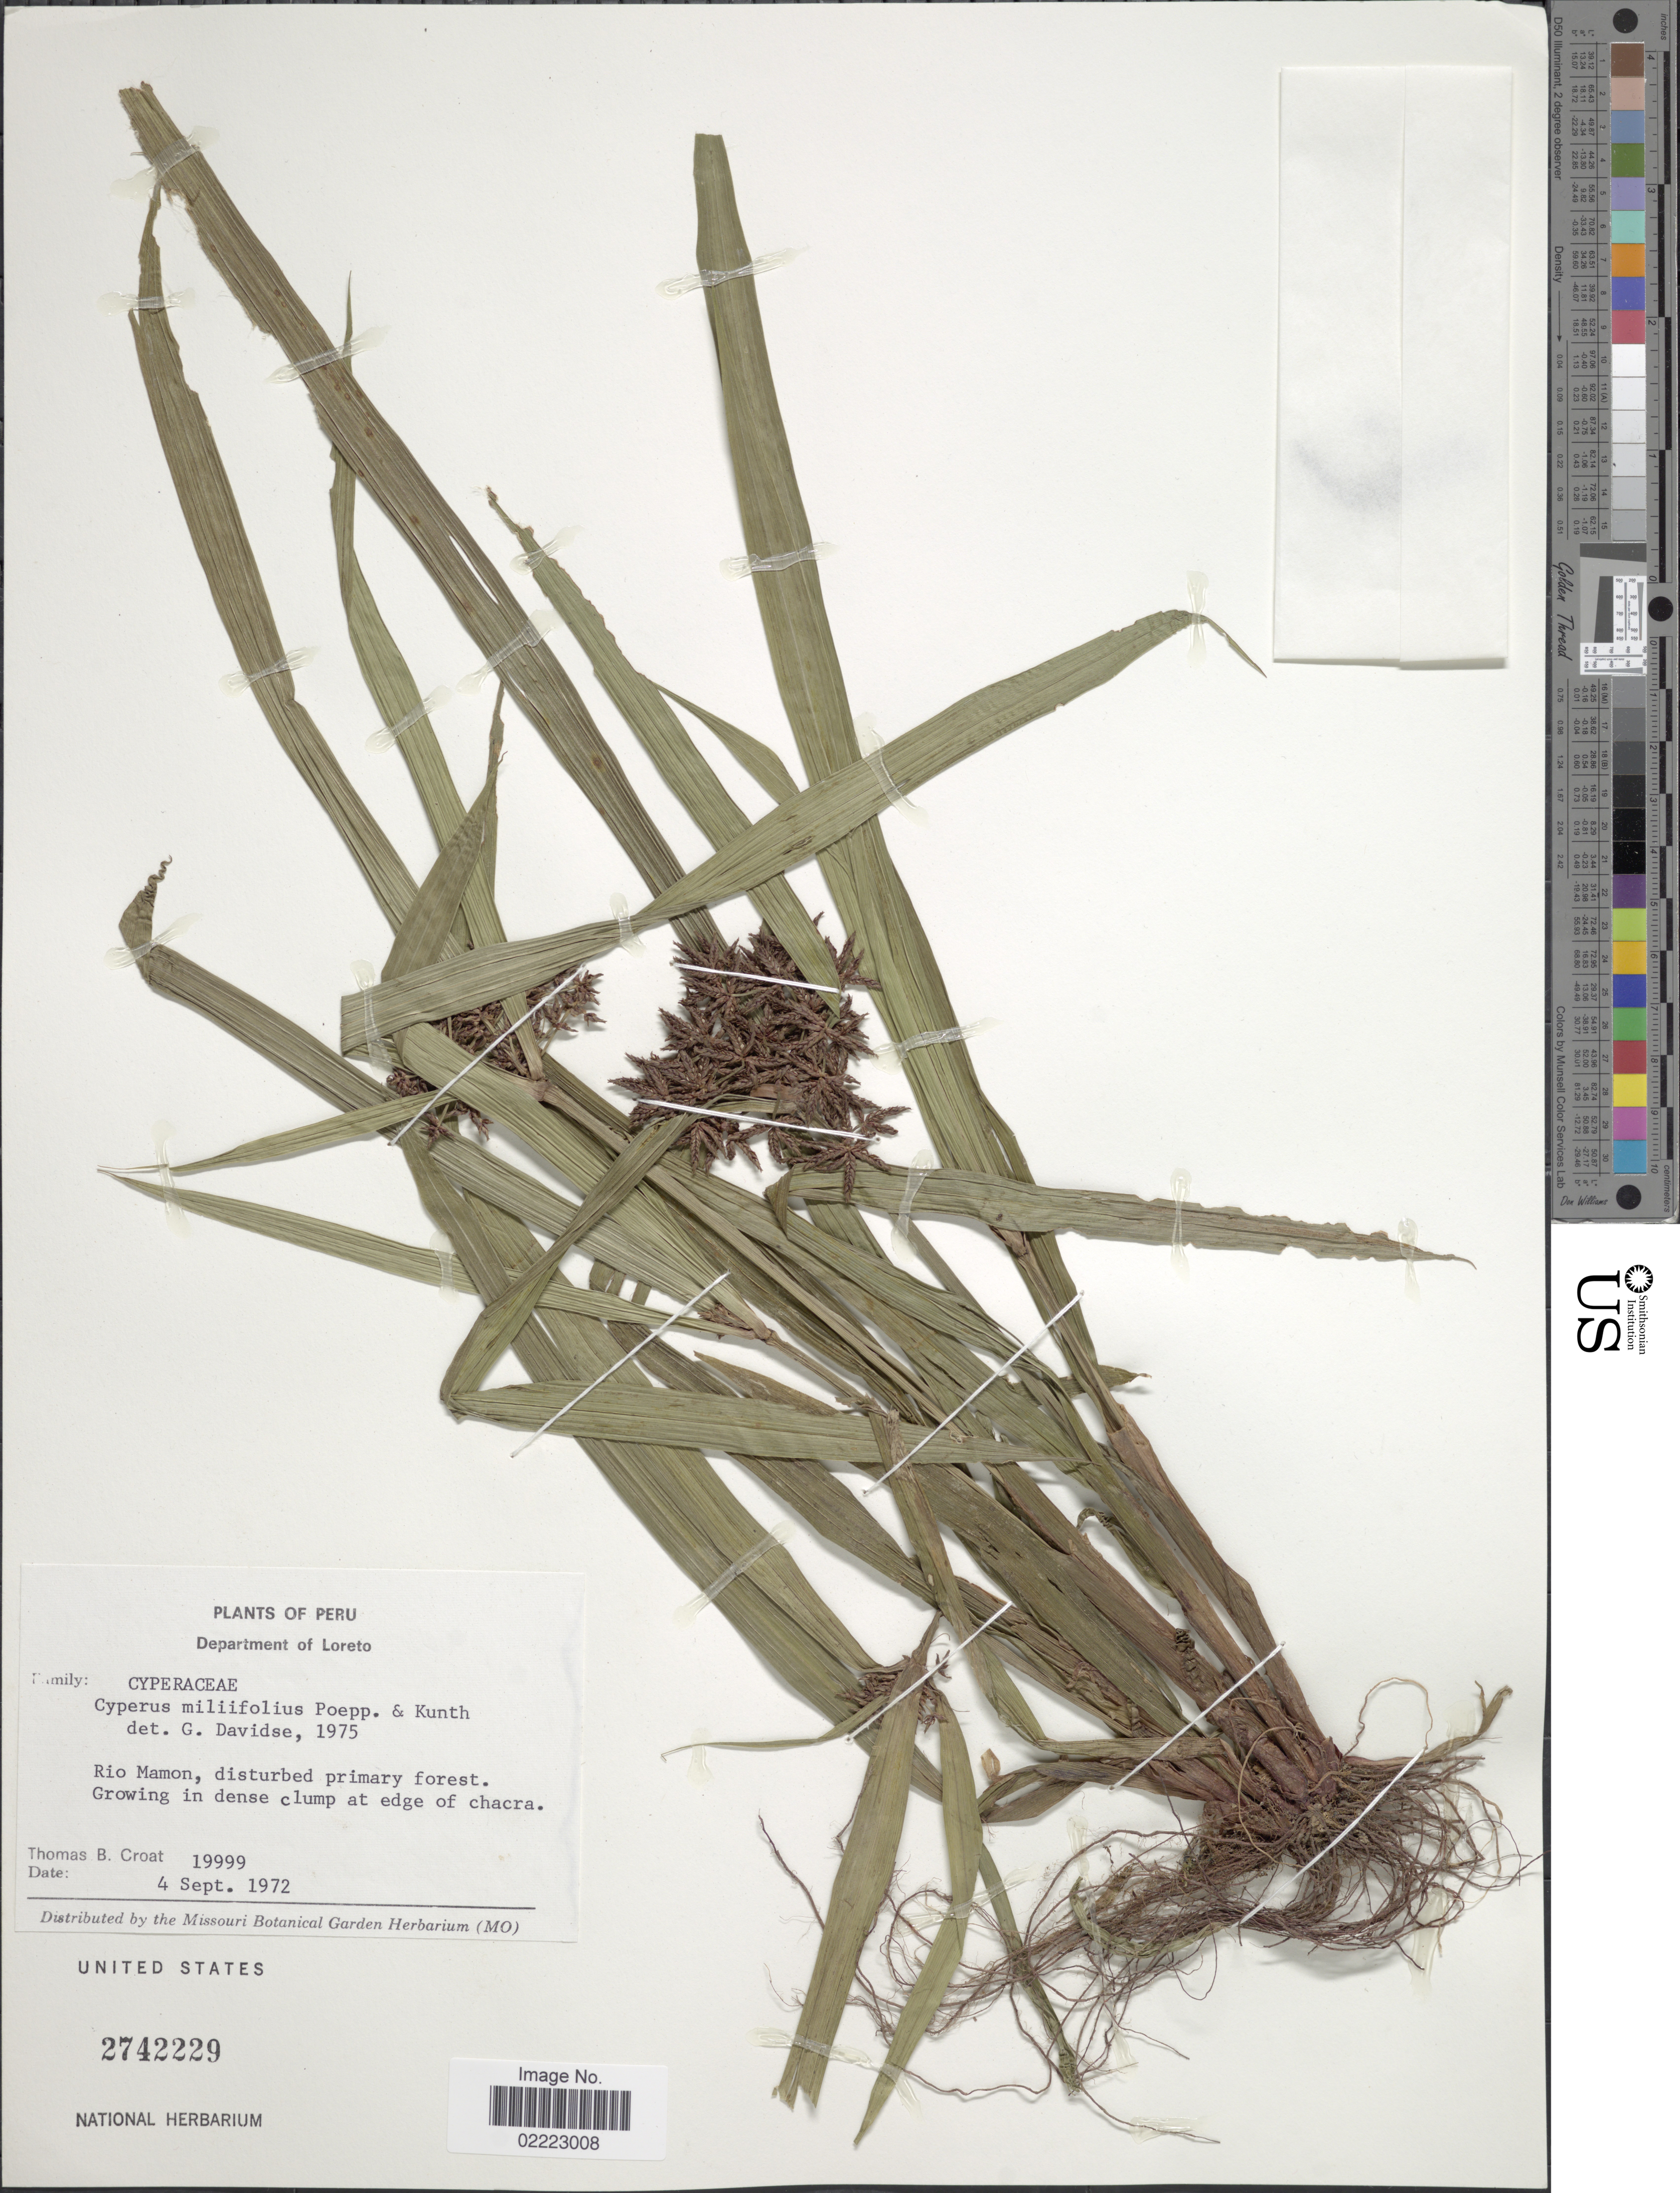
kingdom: Plantae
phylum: Tracheophyta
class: Liliopsida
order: Poales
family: Cyperaceae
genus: Cyperus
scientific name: Cyperus miliifolius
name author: Poepp. & Kunth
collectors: T. B. Croat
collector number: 19999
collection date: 1972-09-04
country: Peru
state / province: Loreto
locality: Department of Loreto. Rio Mamon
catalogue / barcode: US 2742229